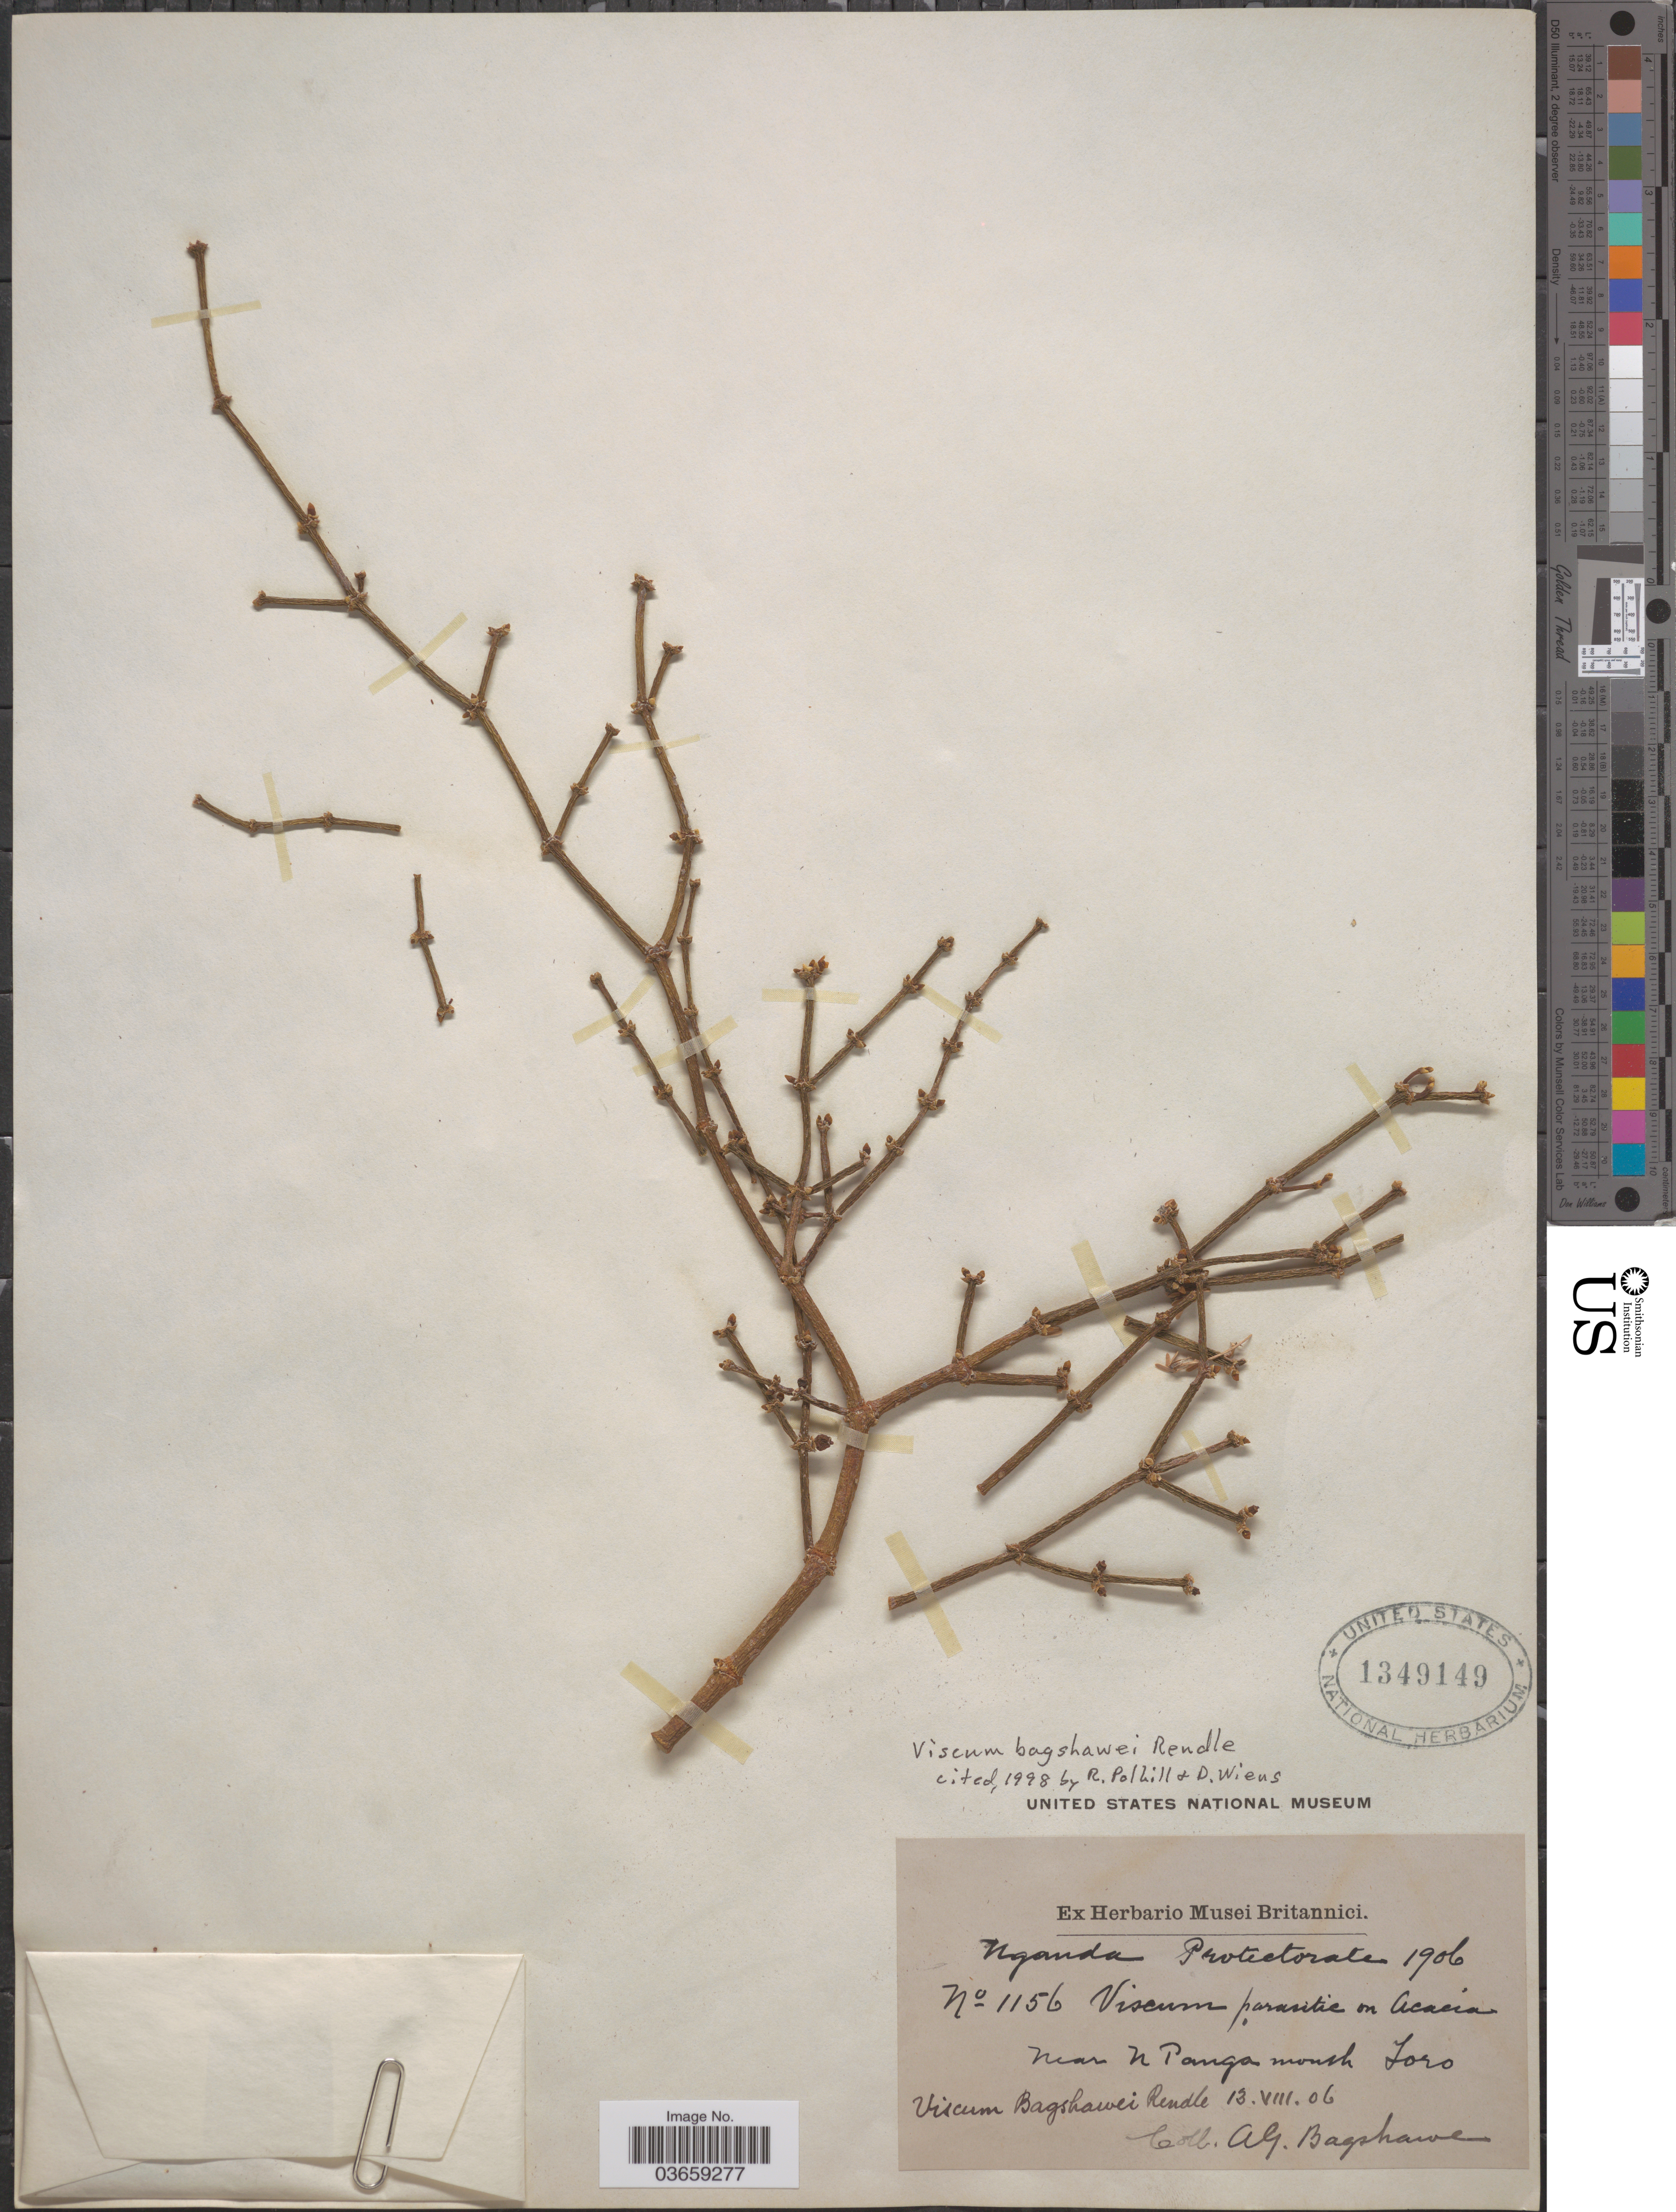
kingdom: Plantae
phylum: Tracheophyta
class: Magnoliopsida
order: Santalales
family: Viscaceae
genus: Viscum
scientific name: Viscum bagshawei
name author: Rendle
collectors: A. Bagshawe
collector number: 1156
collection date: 1906-08-13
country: Uganda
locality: Near N Panga mouth Toro.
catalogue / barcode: US 1349149